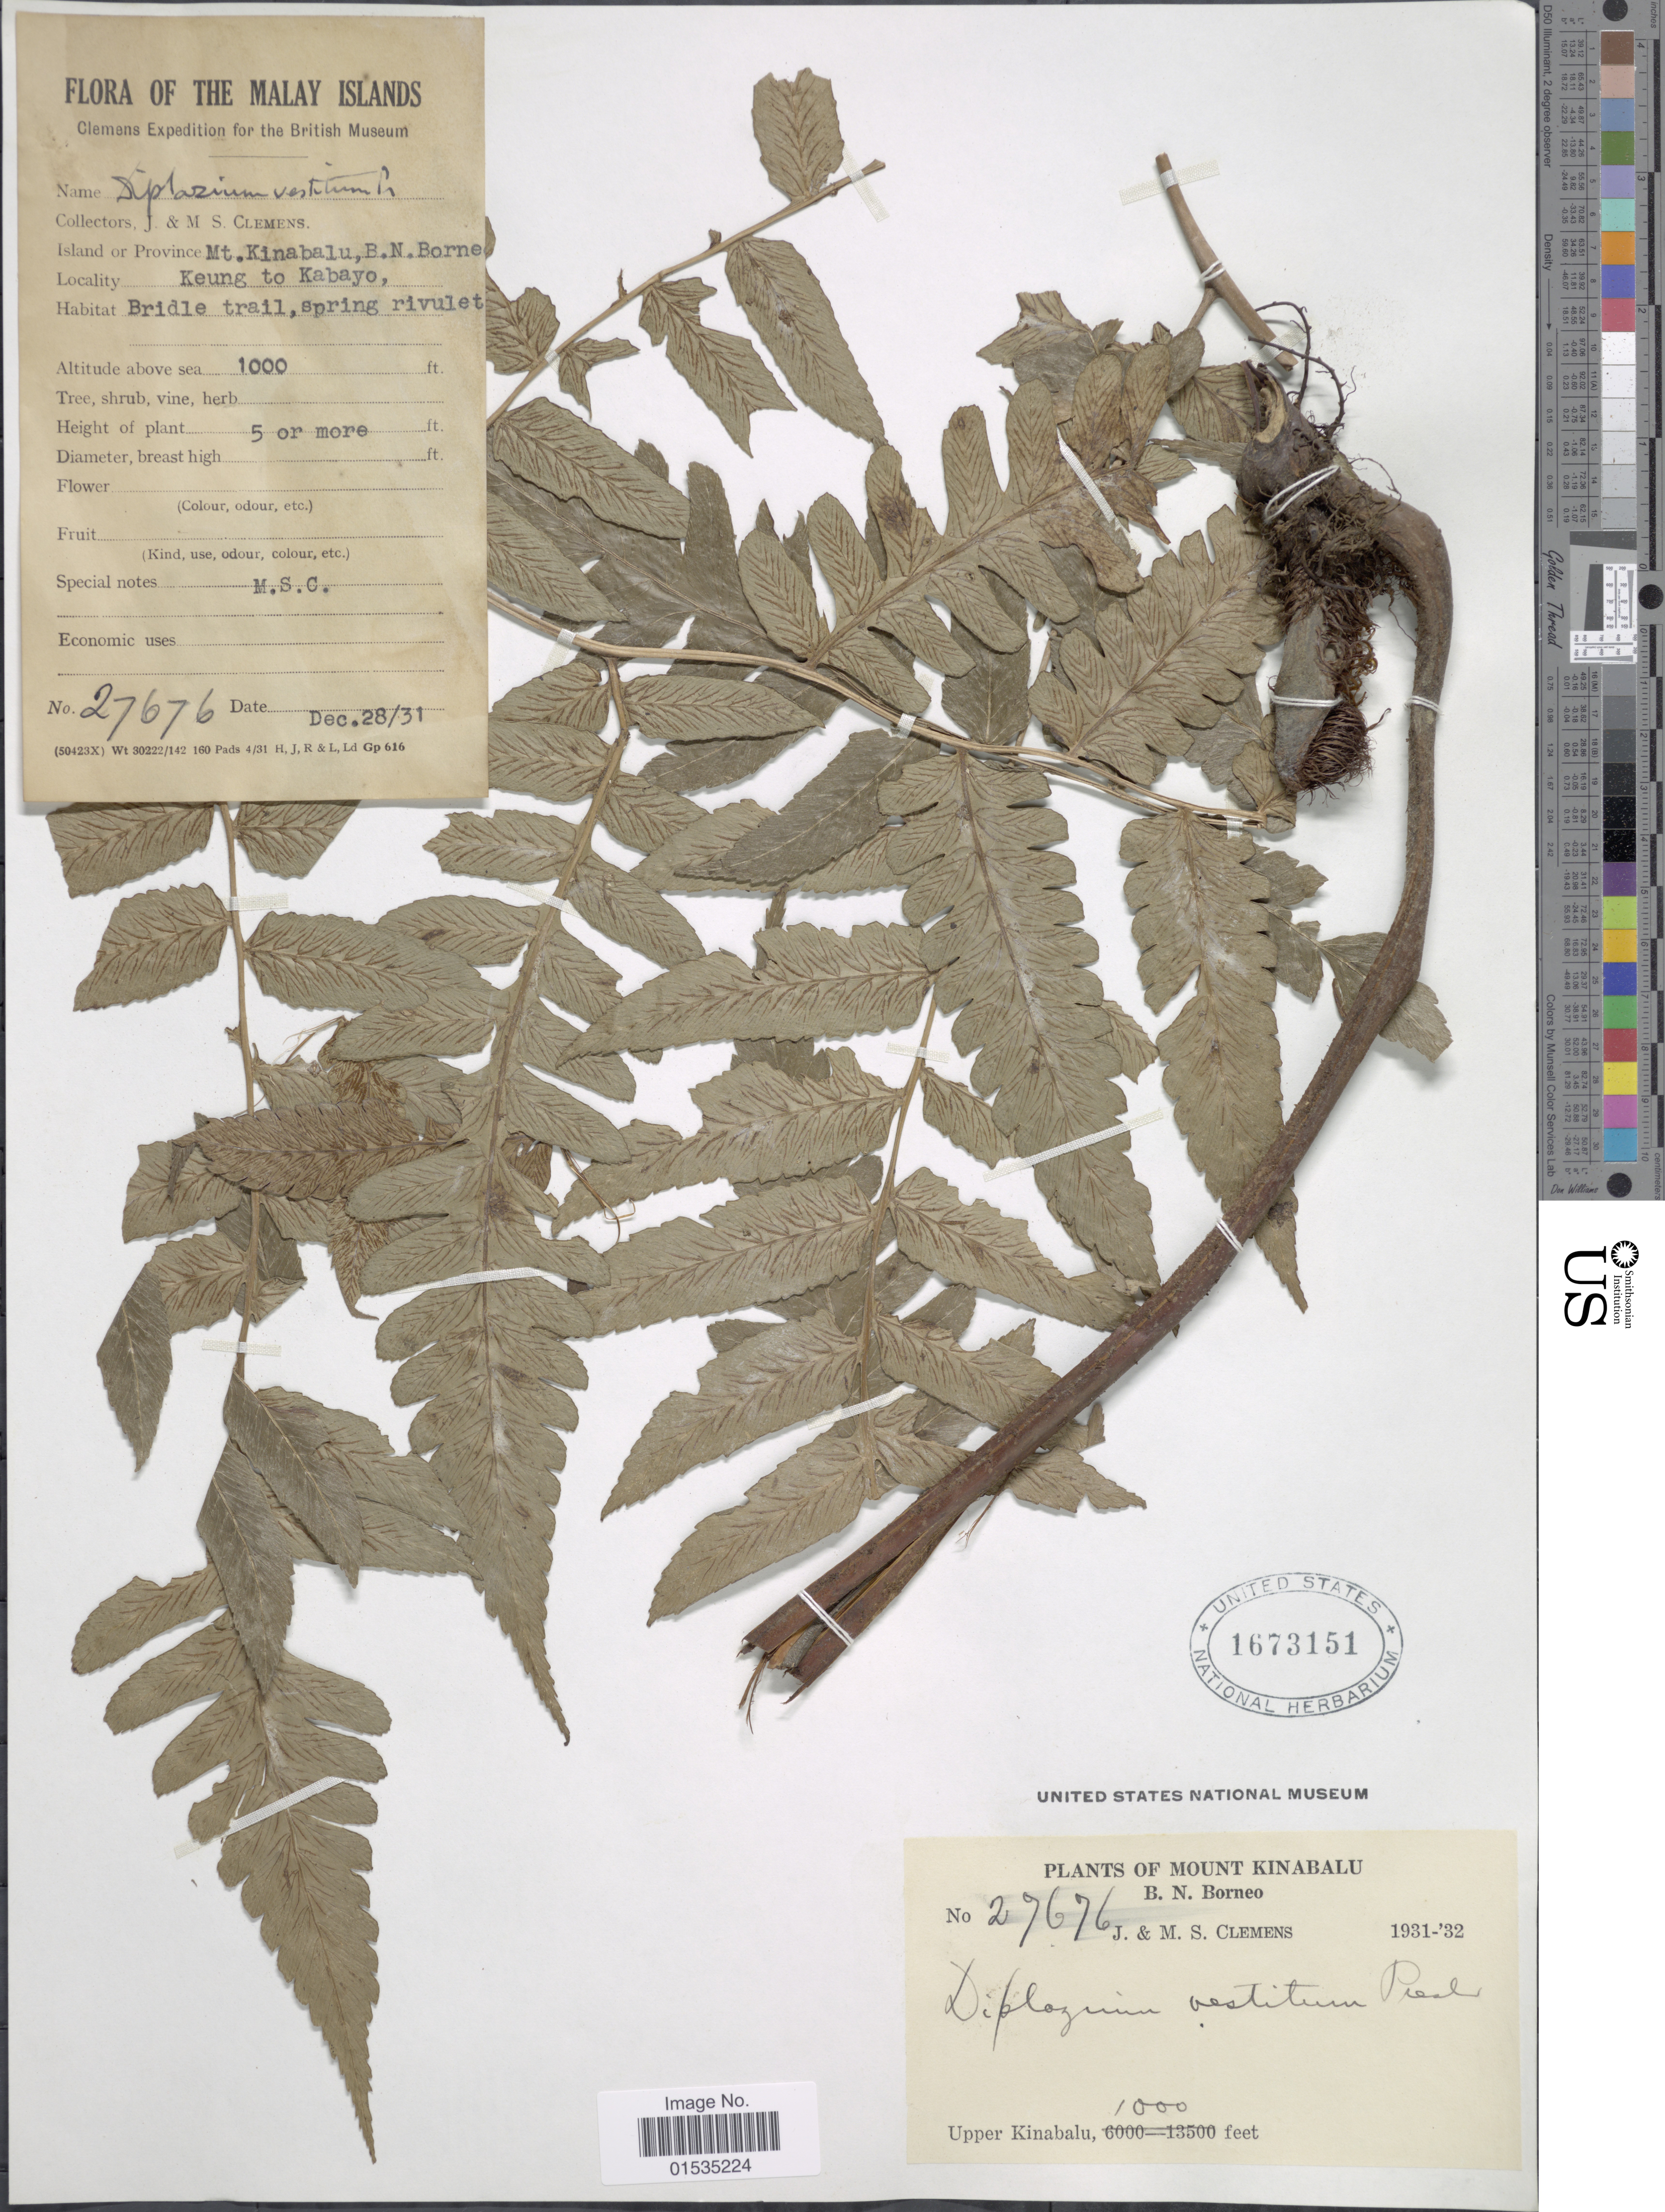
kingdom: Plantae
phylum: Tracheophyta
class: Polypodiopsida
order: Polypodiales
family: Athyriaceae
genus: Diplazium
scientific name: Diplazium vestitum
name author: C. Presl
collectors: J. Clemens & M. S. Clemens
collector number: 27676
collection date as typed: Transcribed d/m/y: 28/12/31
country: Malaysia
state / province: Sabah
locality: Mt. Kinabalu, B.N. Borneo, Keung to Kabayo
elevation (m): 305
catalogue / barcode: US 1673151